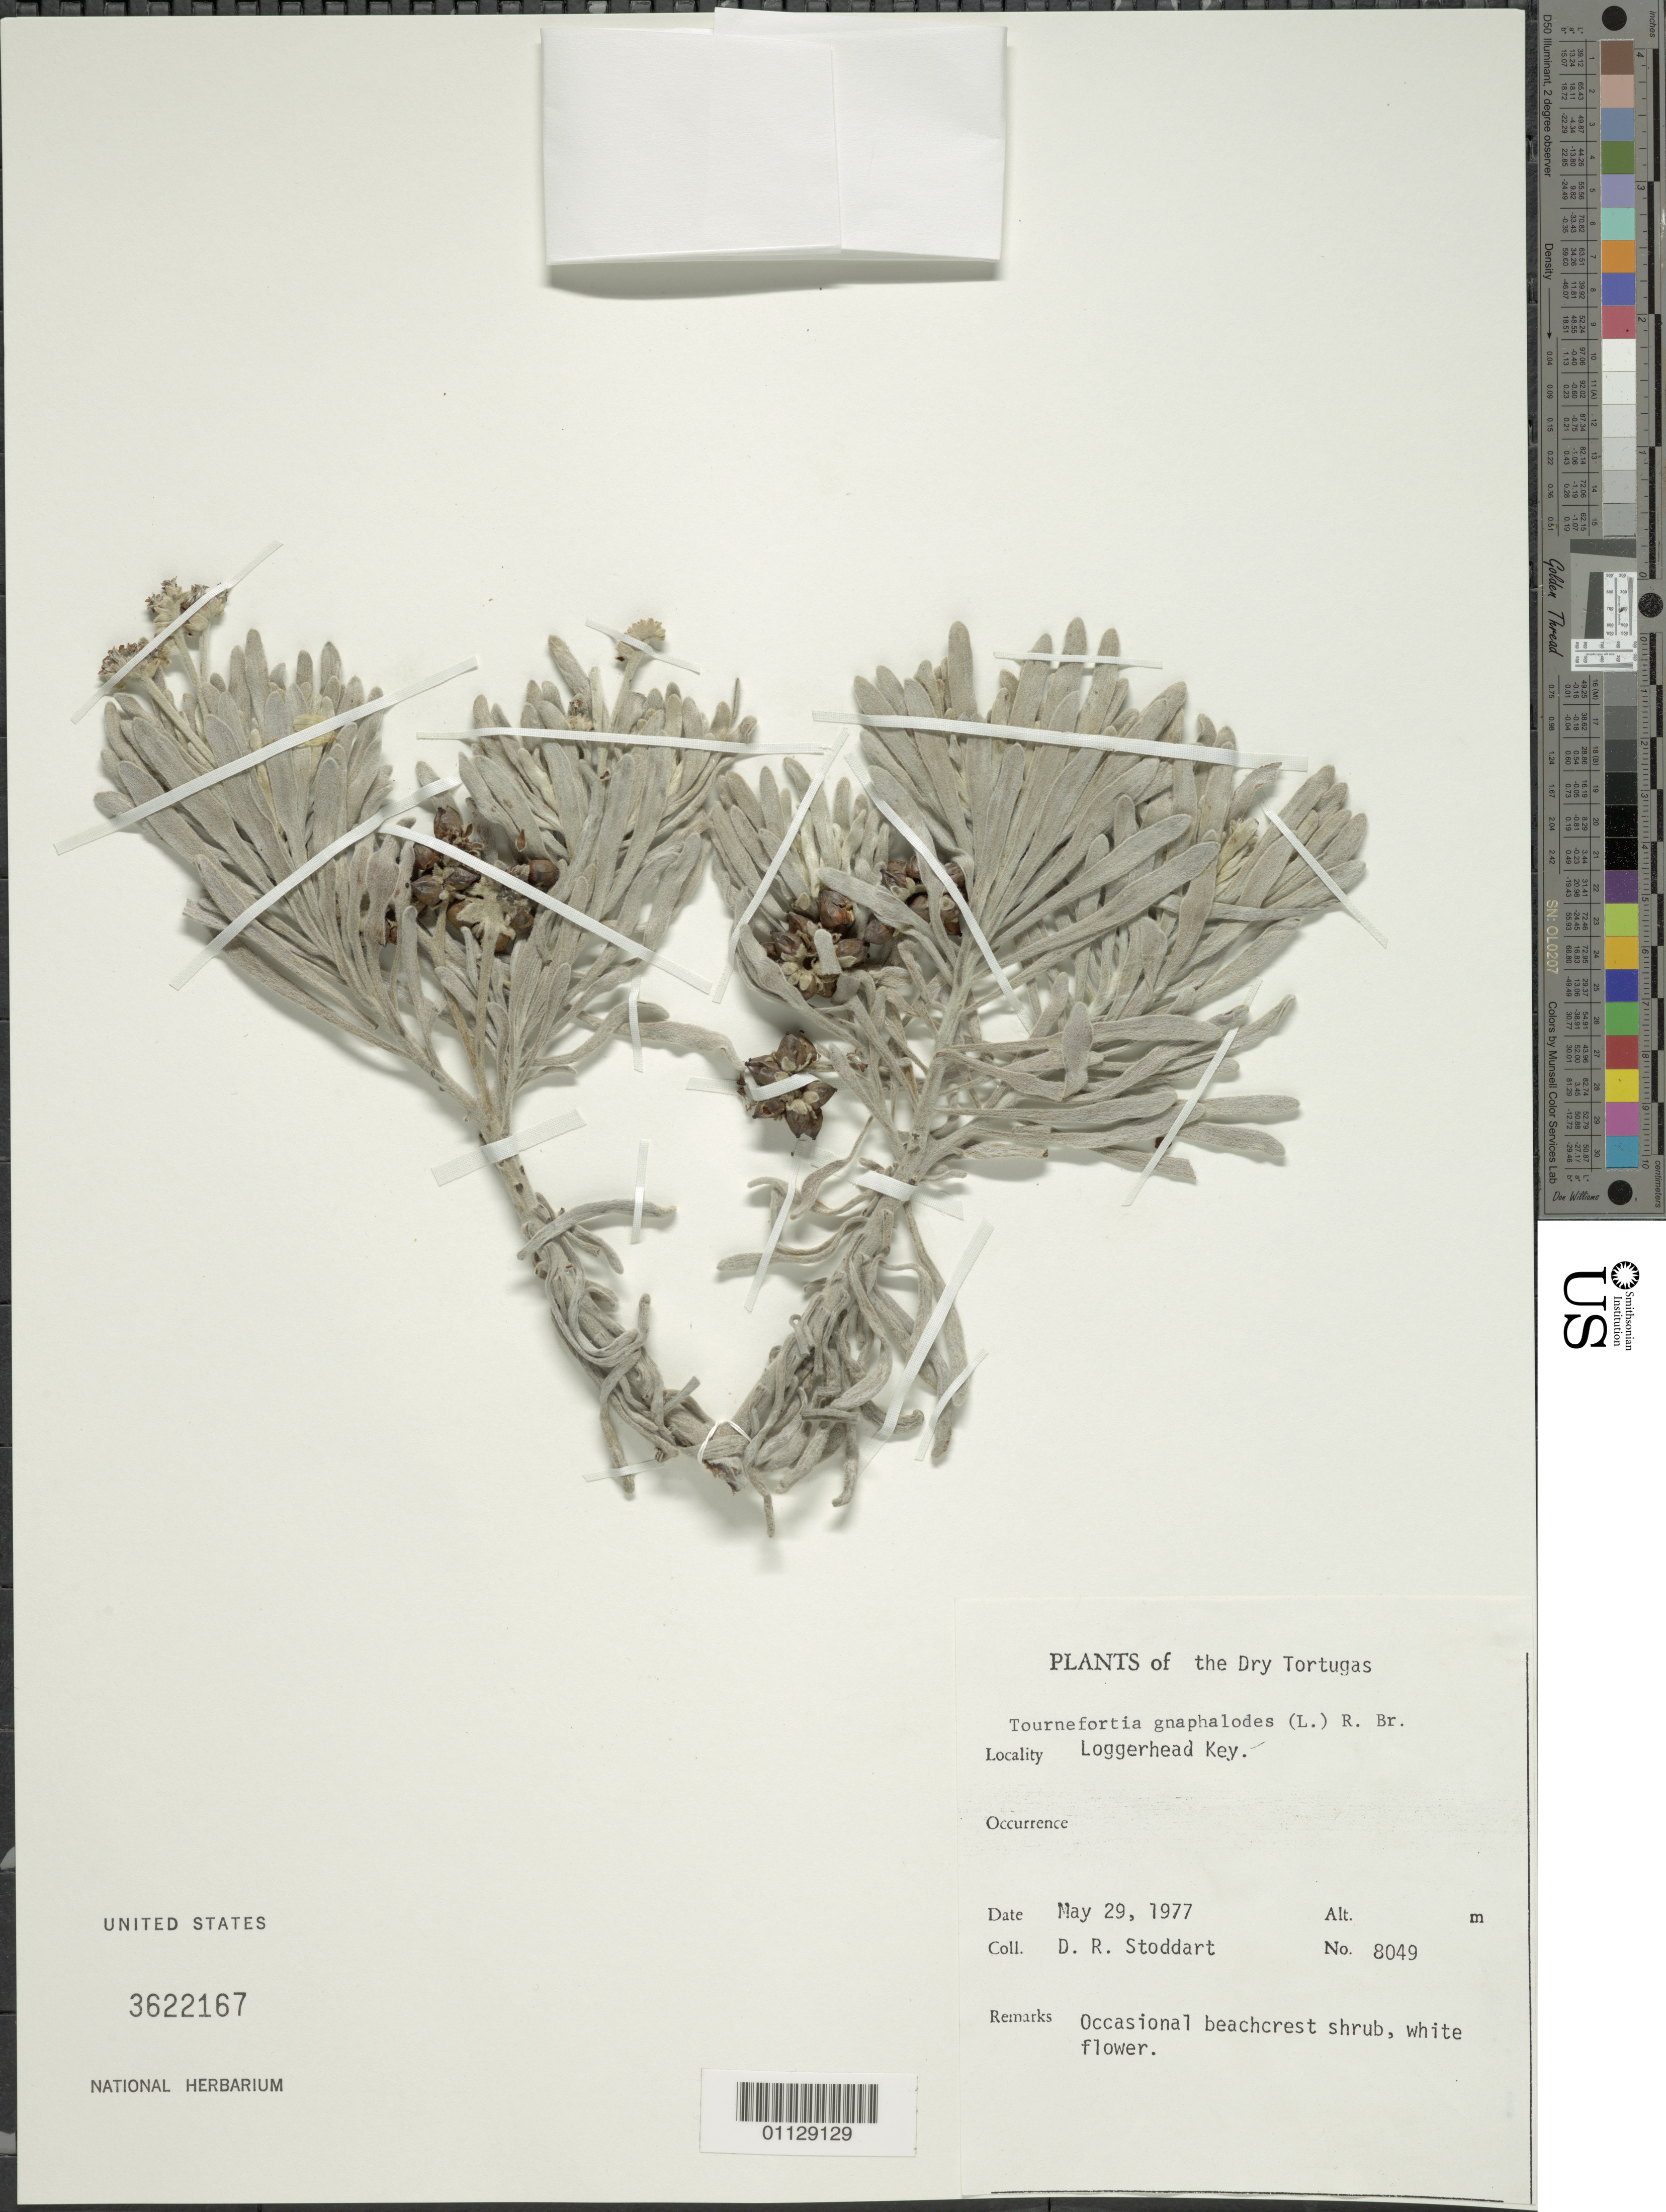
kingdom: Plantae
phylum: Tracheophyta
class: Magnoliopsida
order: Boraginales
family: Heliotropiaceae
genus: Tournefortia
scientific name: Tournefortia gnaphalodes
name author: (L.) R. Br.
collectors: D. R. Stoddart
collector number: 8049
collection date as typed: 29 May 1977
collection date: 1977-05-29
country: Haiti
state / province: Nord-Óuest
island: Île de la Tortue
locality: Loggerhead Key, Dry Tortugas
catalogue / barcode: US 3622167